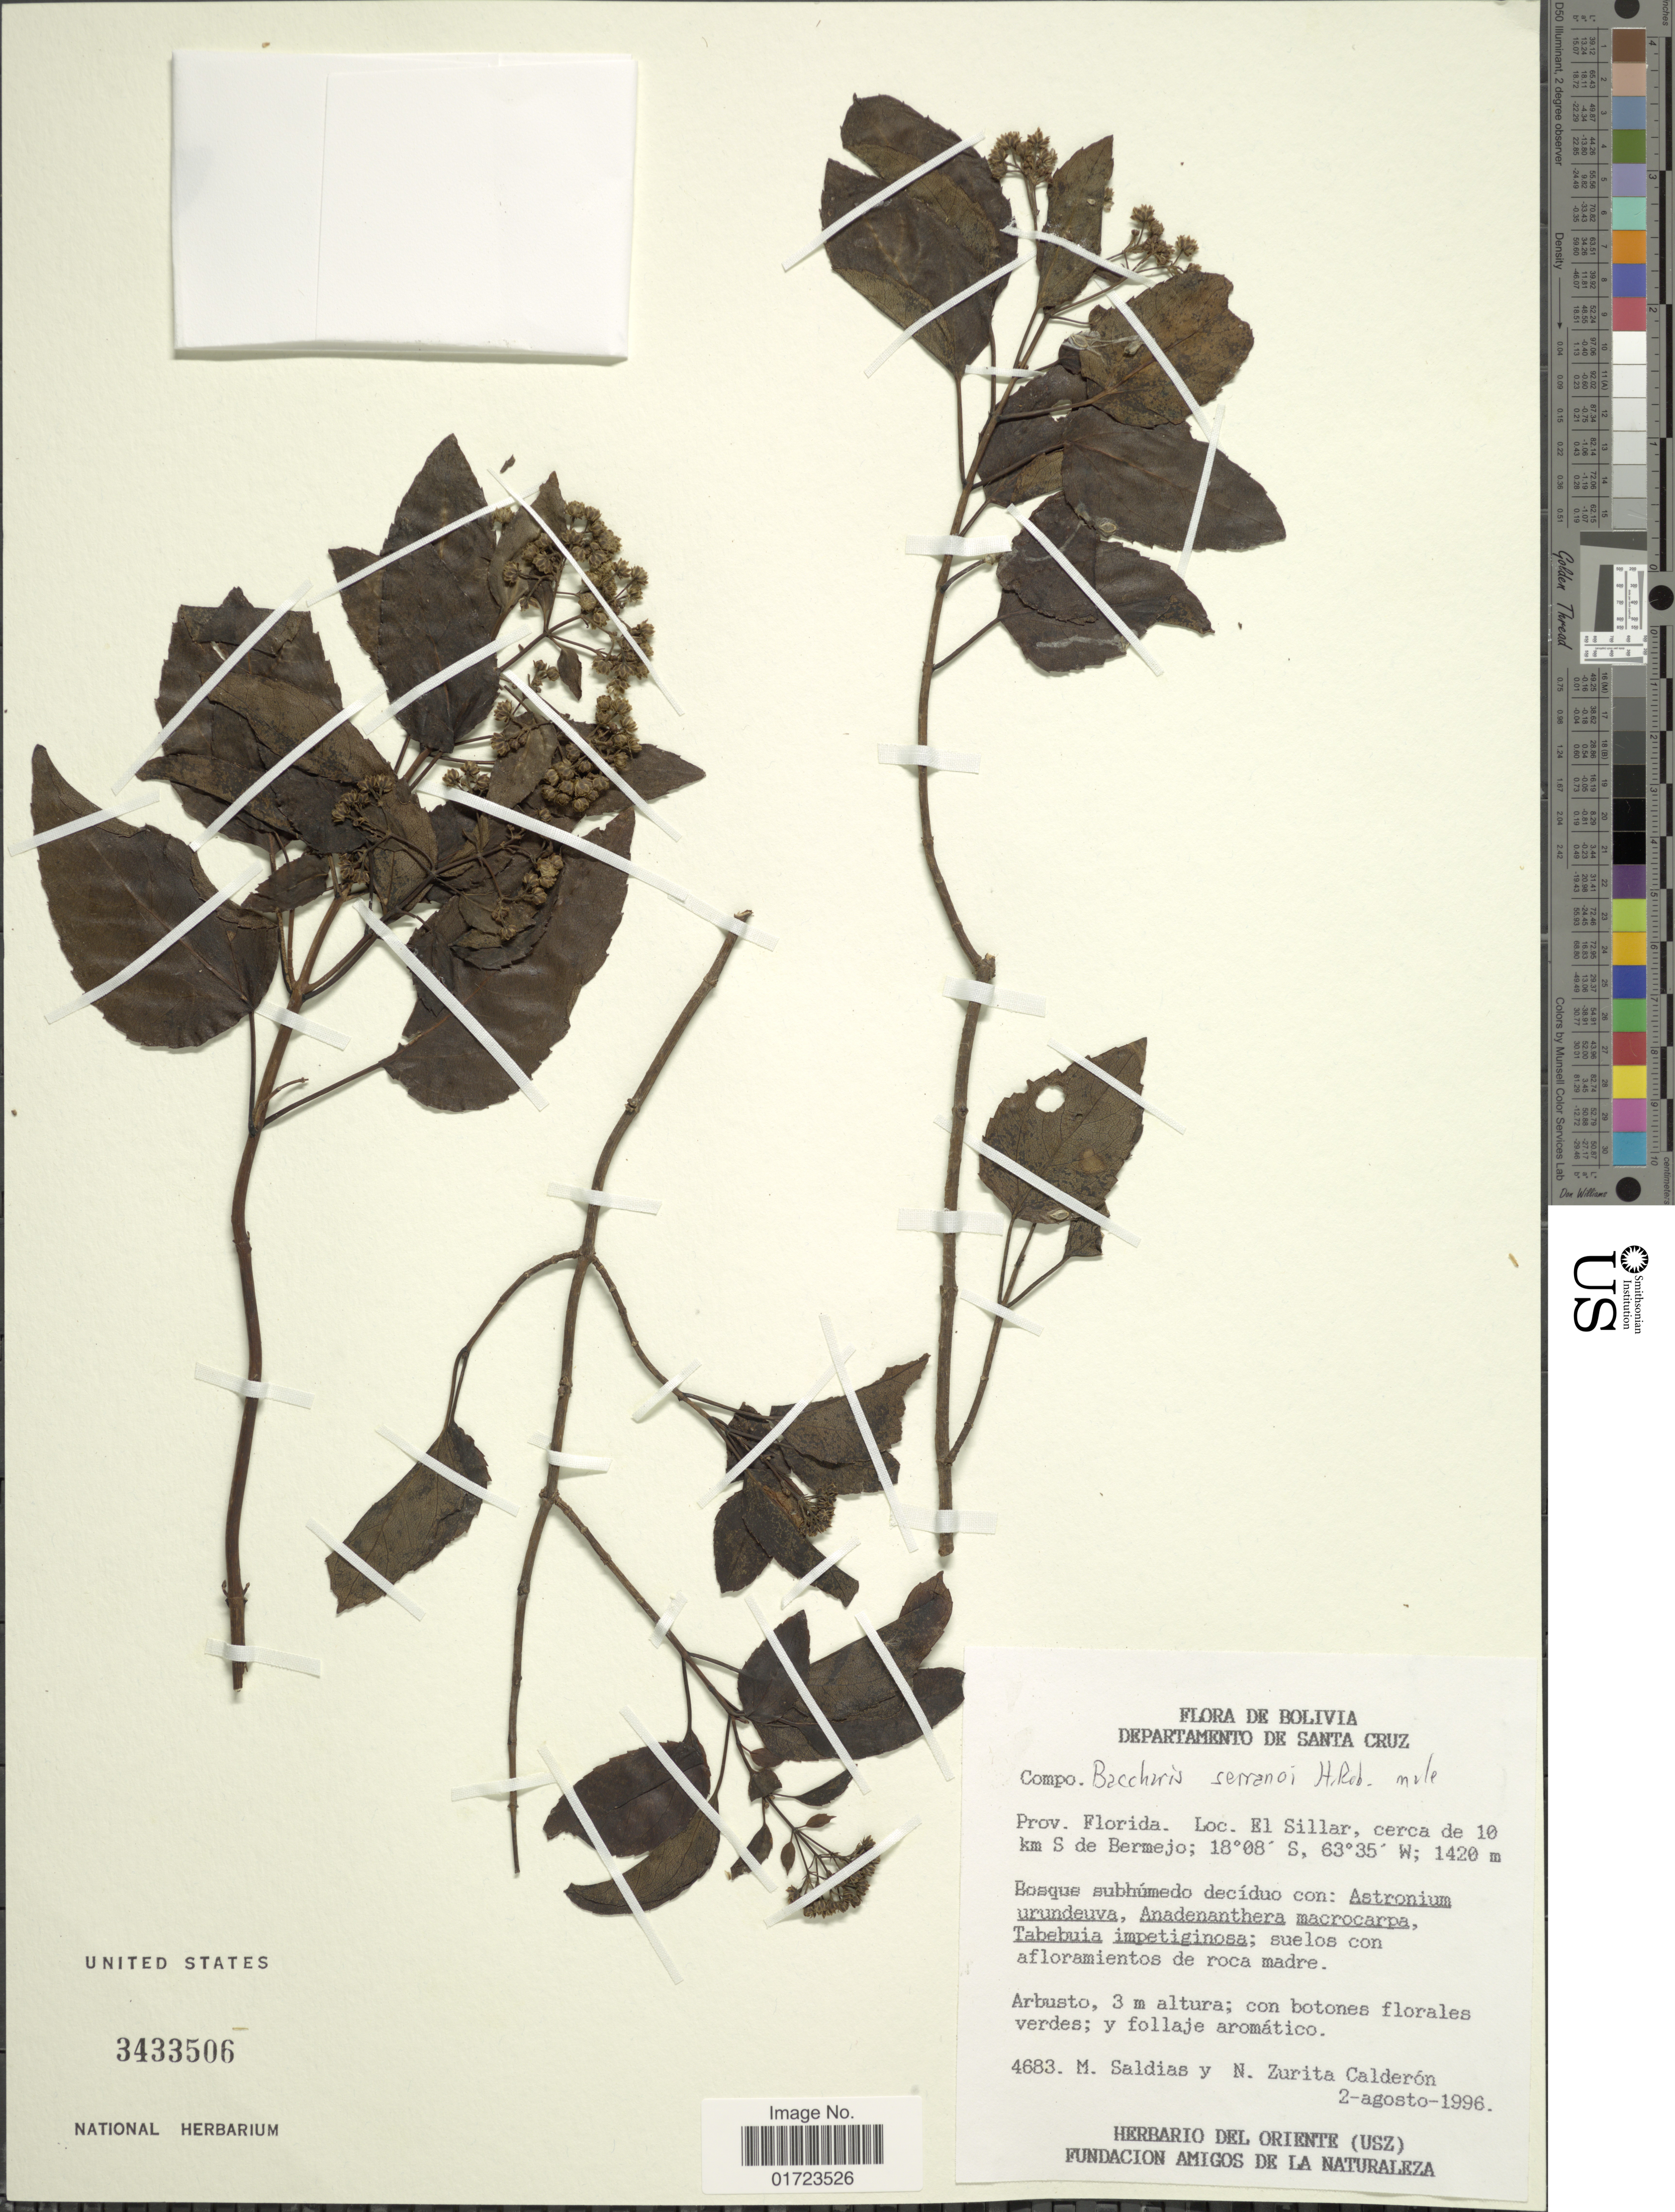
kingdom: Plantae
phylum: Tracheophyta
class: Magnoliopsida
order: Asterales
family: Asteraceae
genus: Baccharis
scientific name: Baccharis serranoi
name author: H. Rob.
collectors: M. Saldias & N. Zurita Calderón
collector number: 4683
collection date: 1996-08-02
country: Bolivia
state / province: Santa Cruz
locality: Departamento de Santa Cruz. Prov. Florida. ElSillar, cerca de 10 km S de Bermejo.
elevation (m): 1420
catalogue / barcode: US 3433506